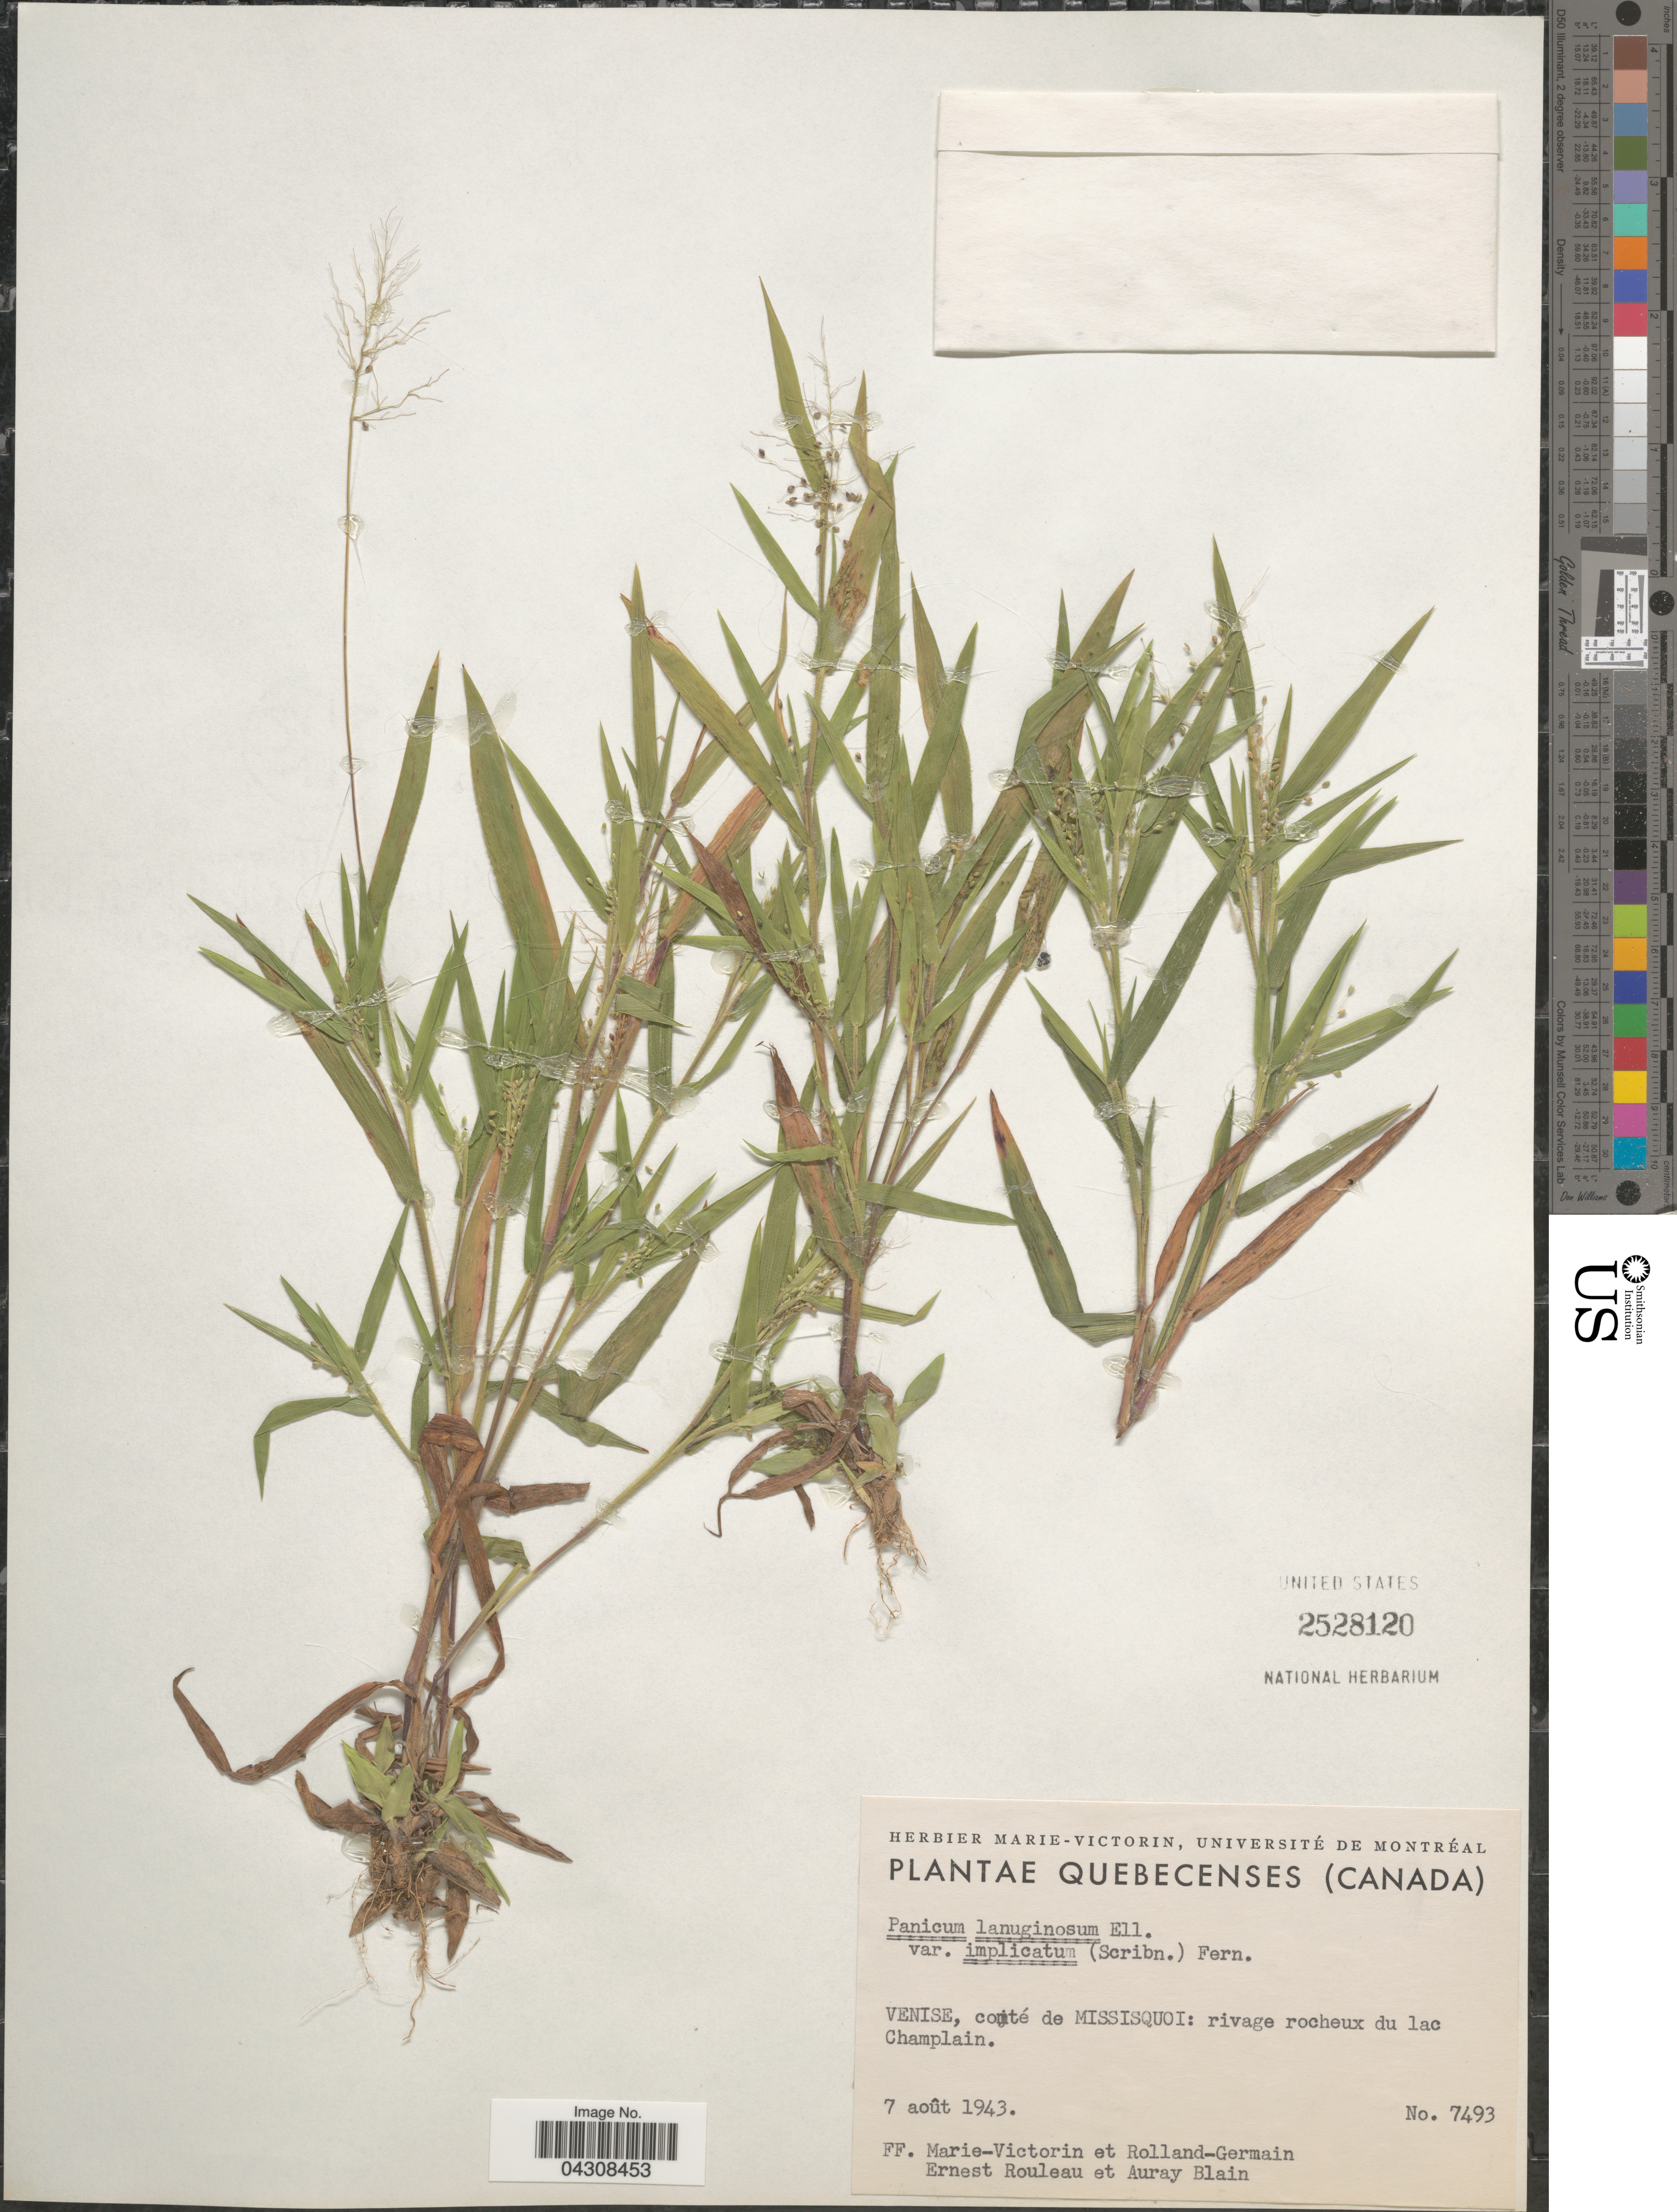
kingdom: Plantae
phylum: Tracheophyta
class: Liliopsida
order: Poales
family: Poaceae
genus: Dichanthelium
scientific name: Dichanthelium acuminatum var. acuminatum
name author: (Sw.) Gould & C.A. Clark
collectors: F. Marie-Victorin, Rolland-Germain, E. Rouleau & A. Blain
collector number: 7493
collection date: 1943-08-07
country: Canada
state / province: Ontario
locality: Venise, comté de Missiquoi: rivage roucheux du lac Champlain.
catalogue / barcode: US 2528120